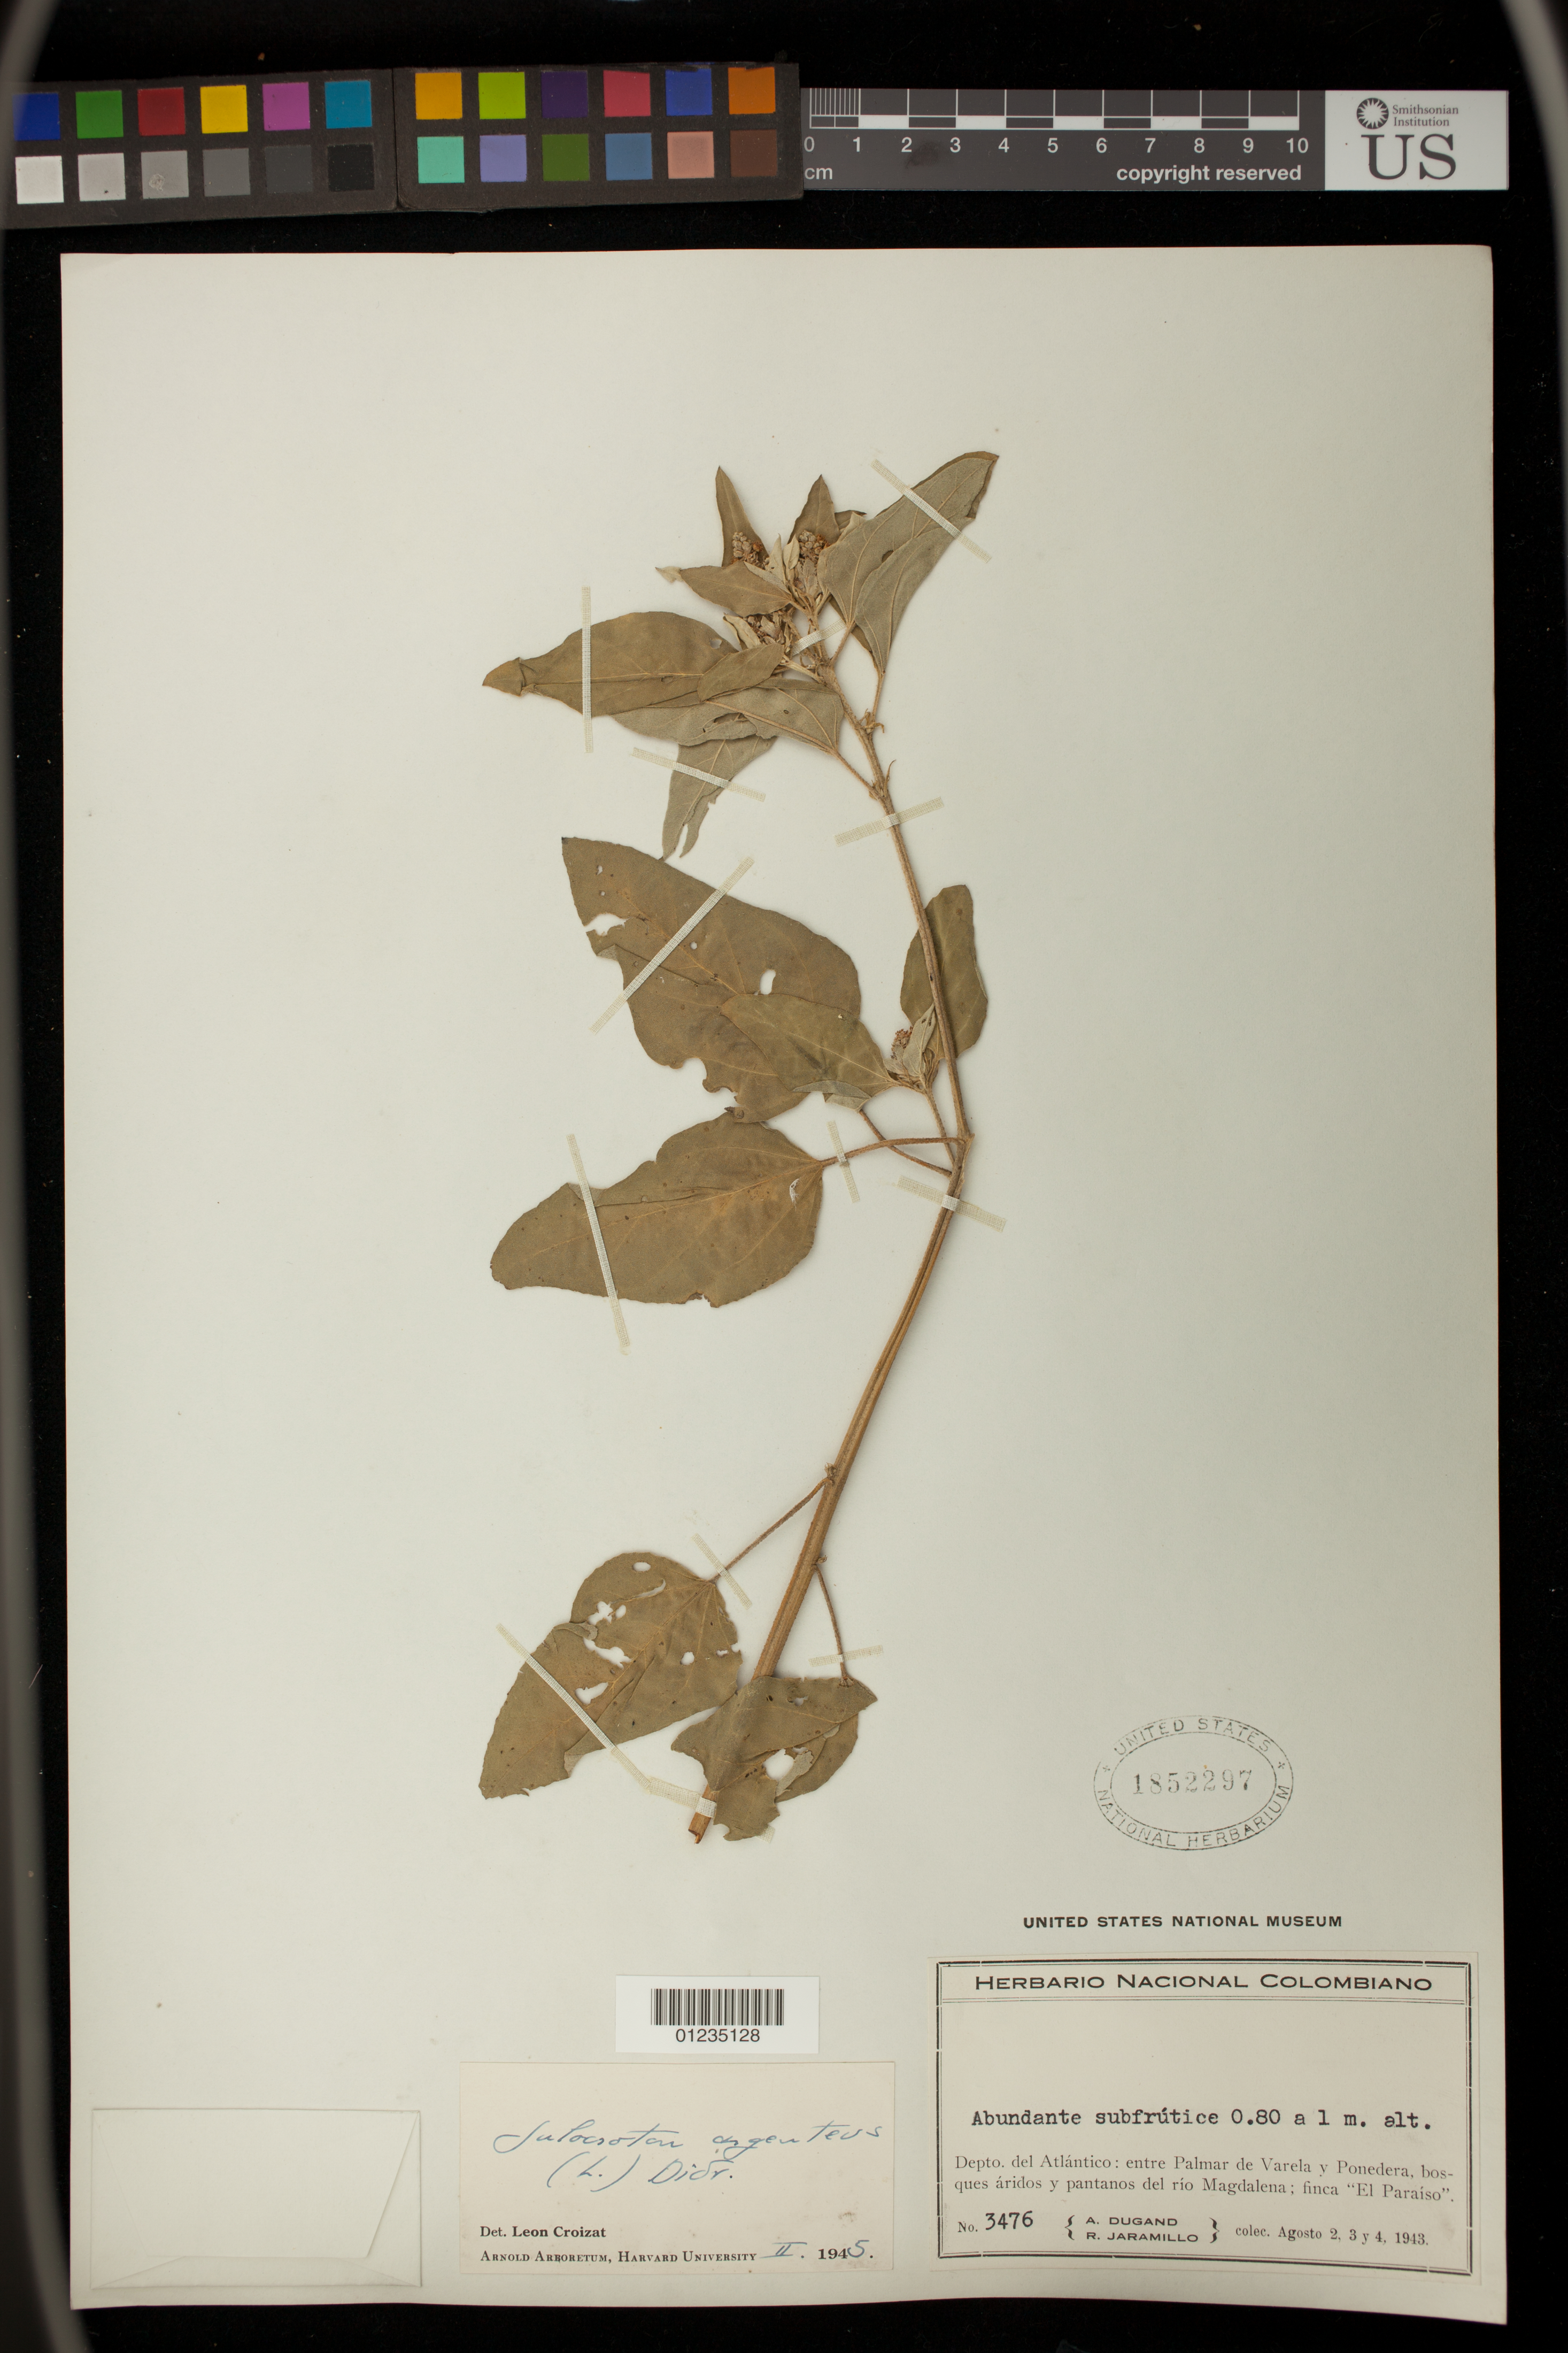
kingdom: Plantae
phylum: Tracheophyta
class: Magnoliopsida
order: Malpighiales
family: Euphorbiaceae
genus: Julocroton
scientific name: Julocroton argenteus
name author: (L.) Didr.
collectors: A. Dugand & R. Jaramillo M.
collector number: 3476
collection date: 1943-08-02/1943-08-04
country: Colombia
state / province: Atlántico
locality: entre Palmar de Varela y Ponedera, bosques áridos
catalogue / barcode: US 1852297